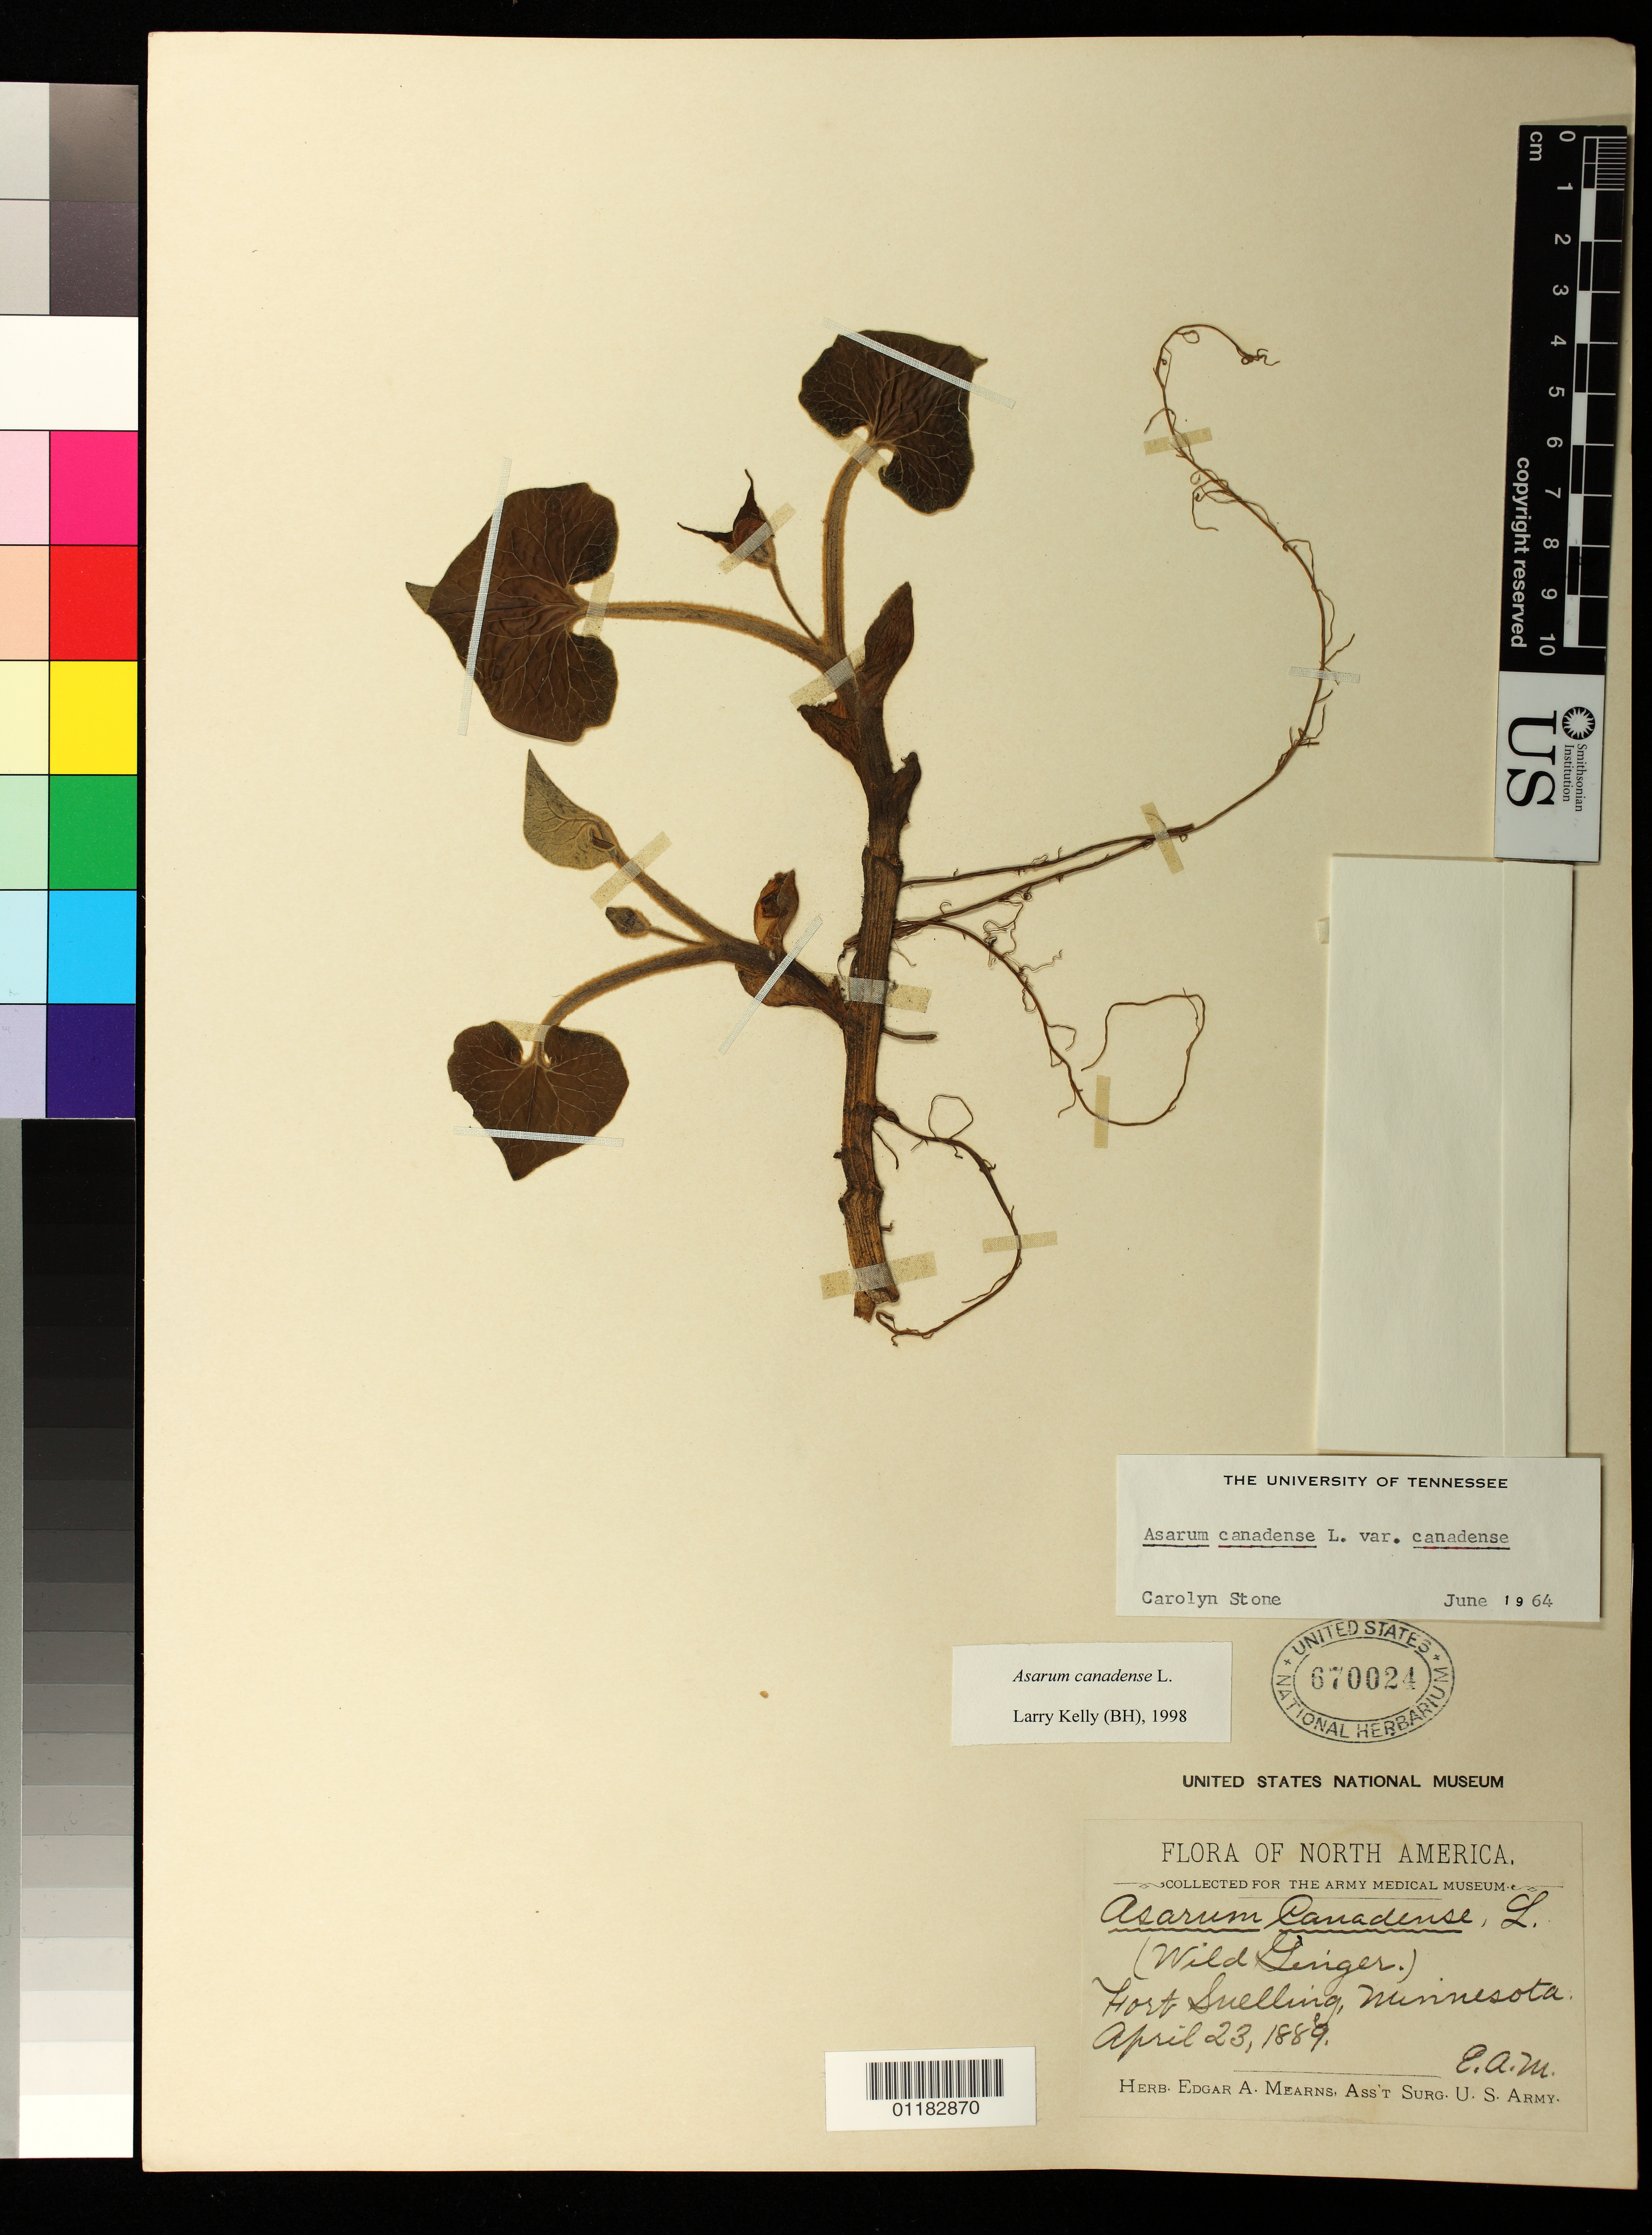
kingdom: Plantae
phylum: Tracheophyta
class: Magnoliopsida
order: Piperales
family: Aristolochiaceae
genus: Asarum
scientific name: Asarum canadense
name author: L.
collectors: E. A. Mearns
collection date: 1889-04-23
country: United States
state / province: MInnesota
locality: Fort Snelling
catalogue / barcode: US 670024